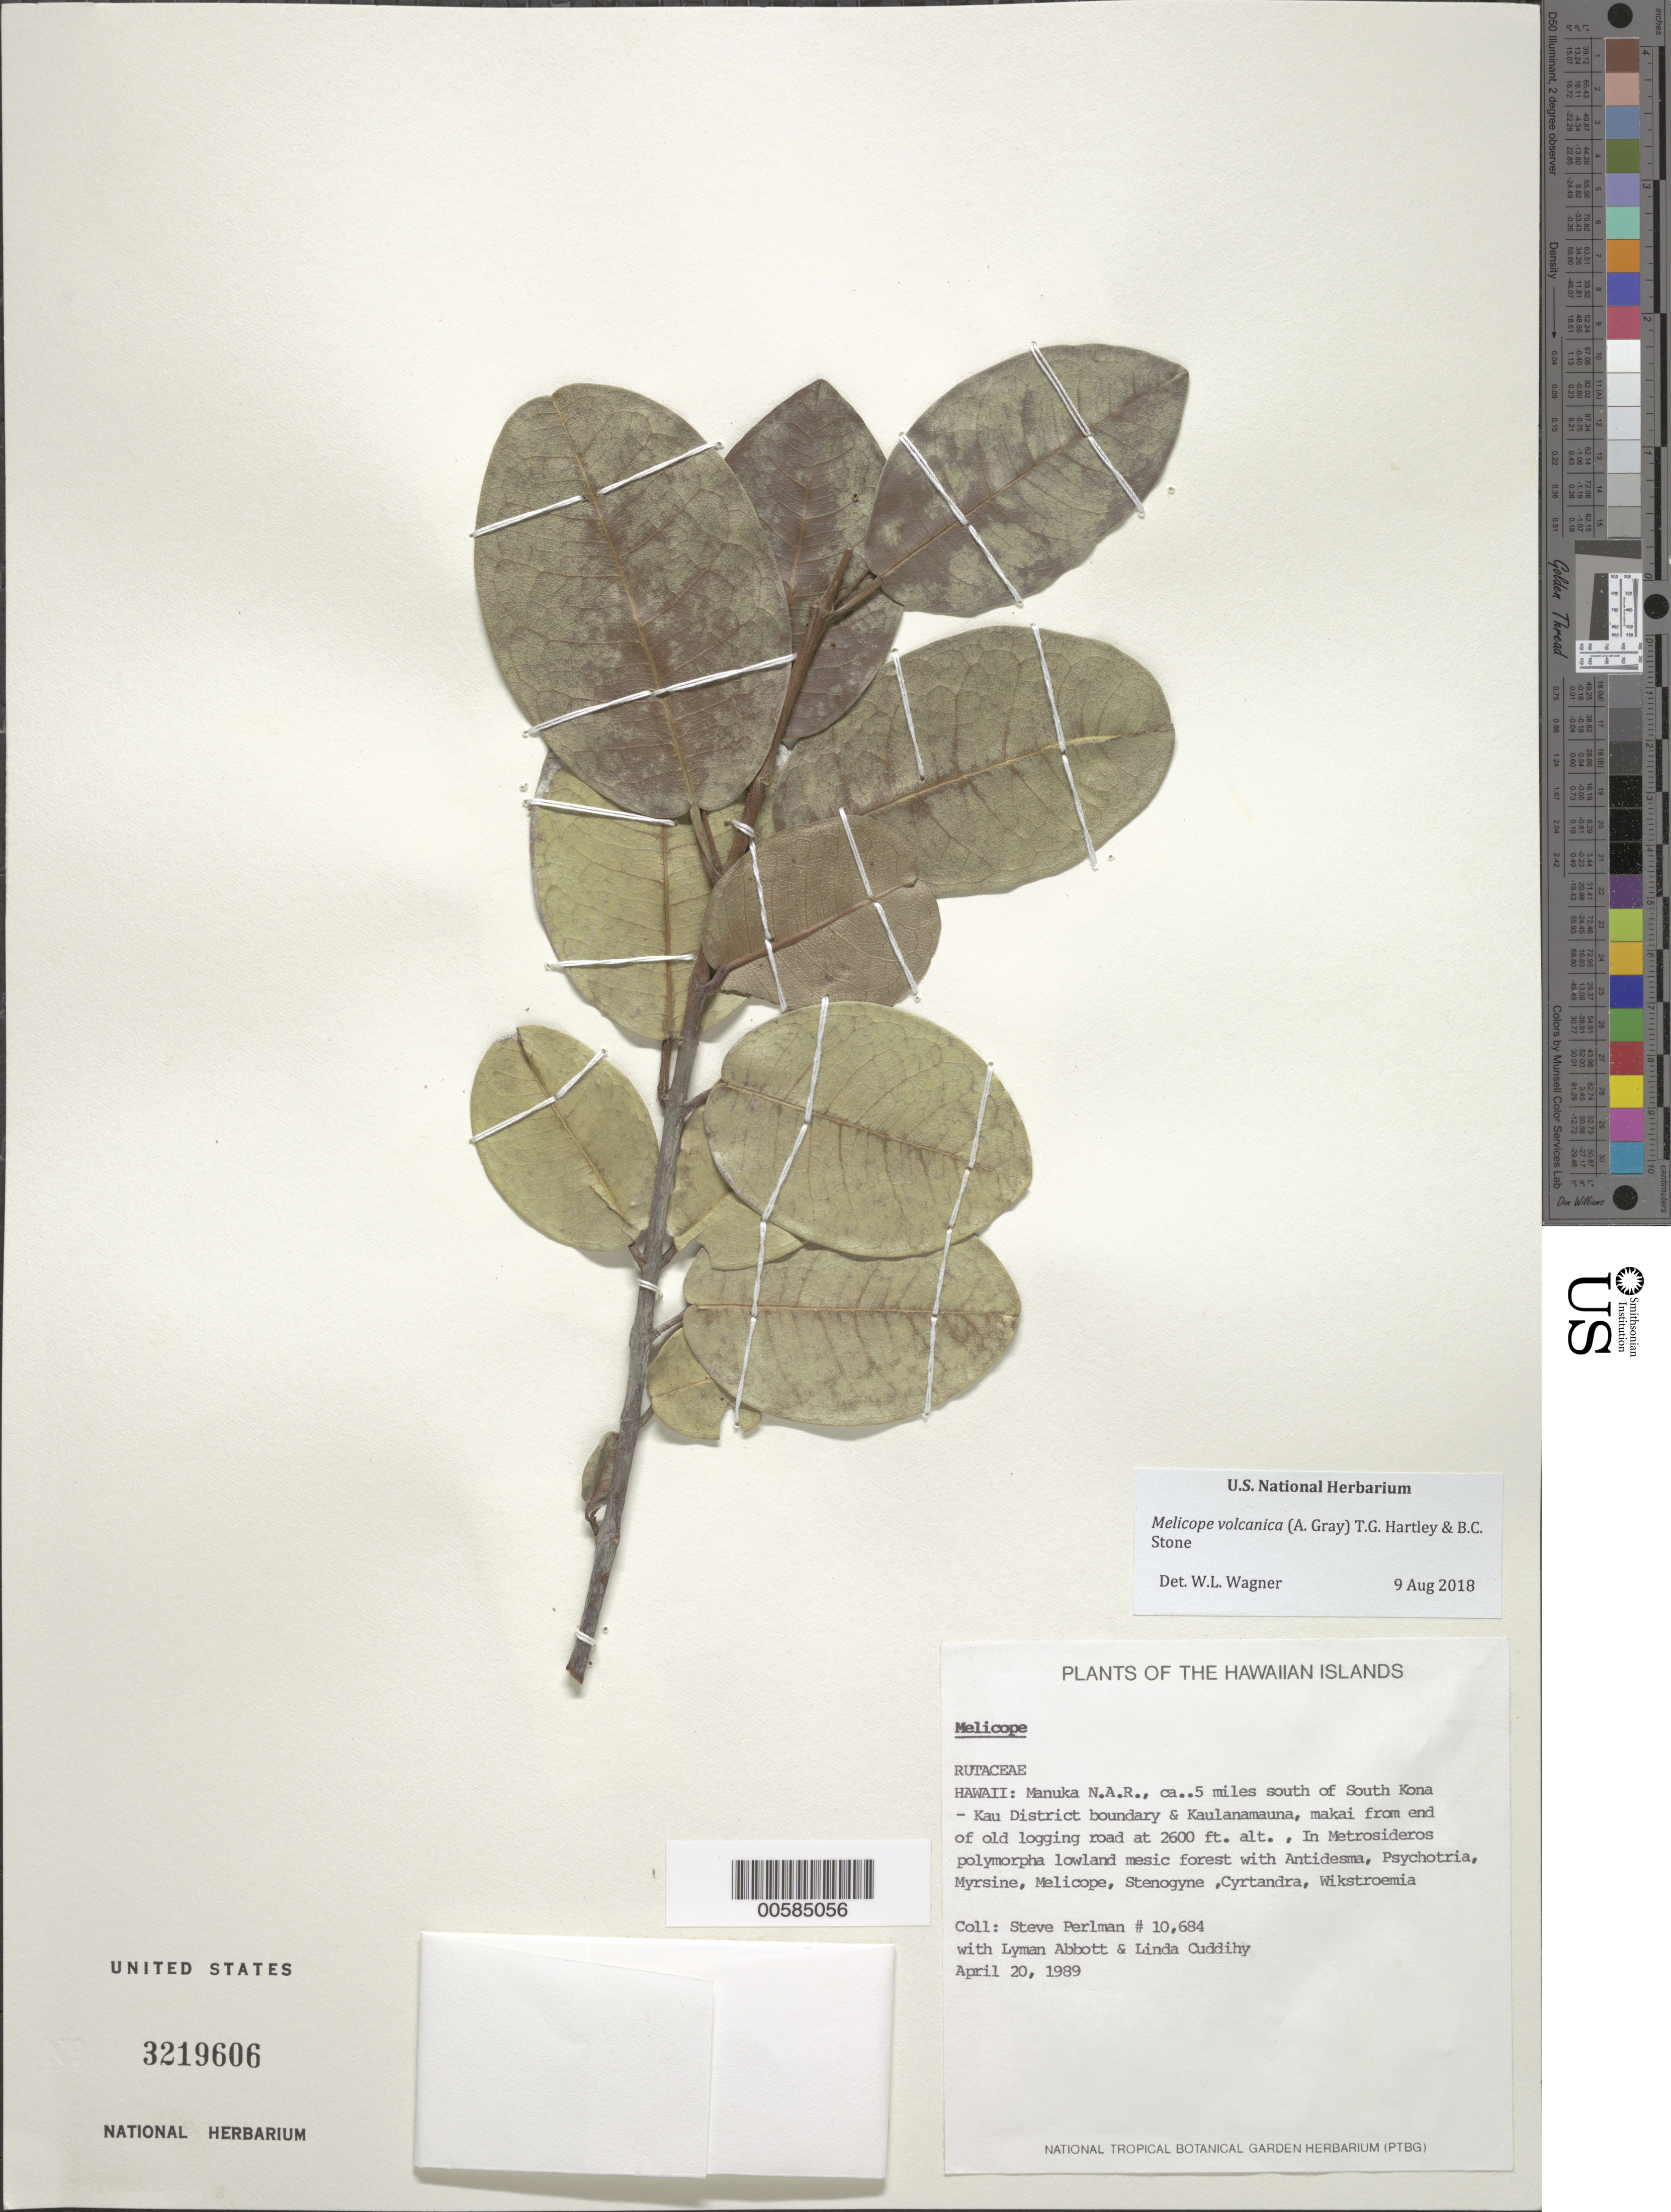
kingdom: Plantae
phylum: Tracheophyta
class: Magnoliopsida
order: Sapindales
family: Rutaceae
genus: Melicope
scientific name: Melicope volcanica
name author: (A. Gray) T.G. Hartley & B.C. Stone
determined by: Wagner, W. L., (BOT), Smithsonian Institution - National Museum of Natural History (UNITED STATES)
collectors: S. P. Perlman, L. Abbott & L. Cuddihy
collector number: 10684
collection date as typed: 20 Apr 1989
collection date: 1989-04-20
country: United States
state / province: Hawaii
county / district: Hawaii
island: Hawaii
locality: Manuka N.A.R., ca .5 mi S of South Kona-Kau Dist boundary & Kaulanamauna, makai from end of old logging road.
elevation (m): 792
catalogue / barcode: US 3219606